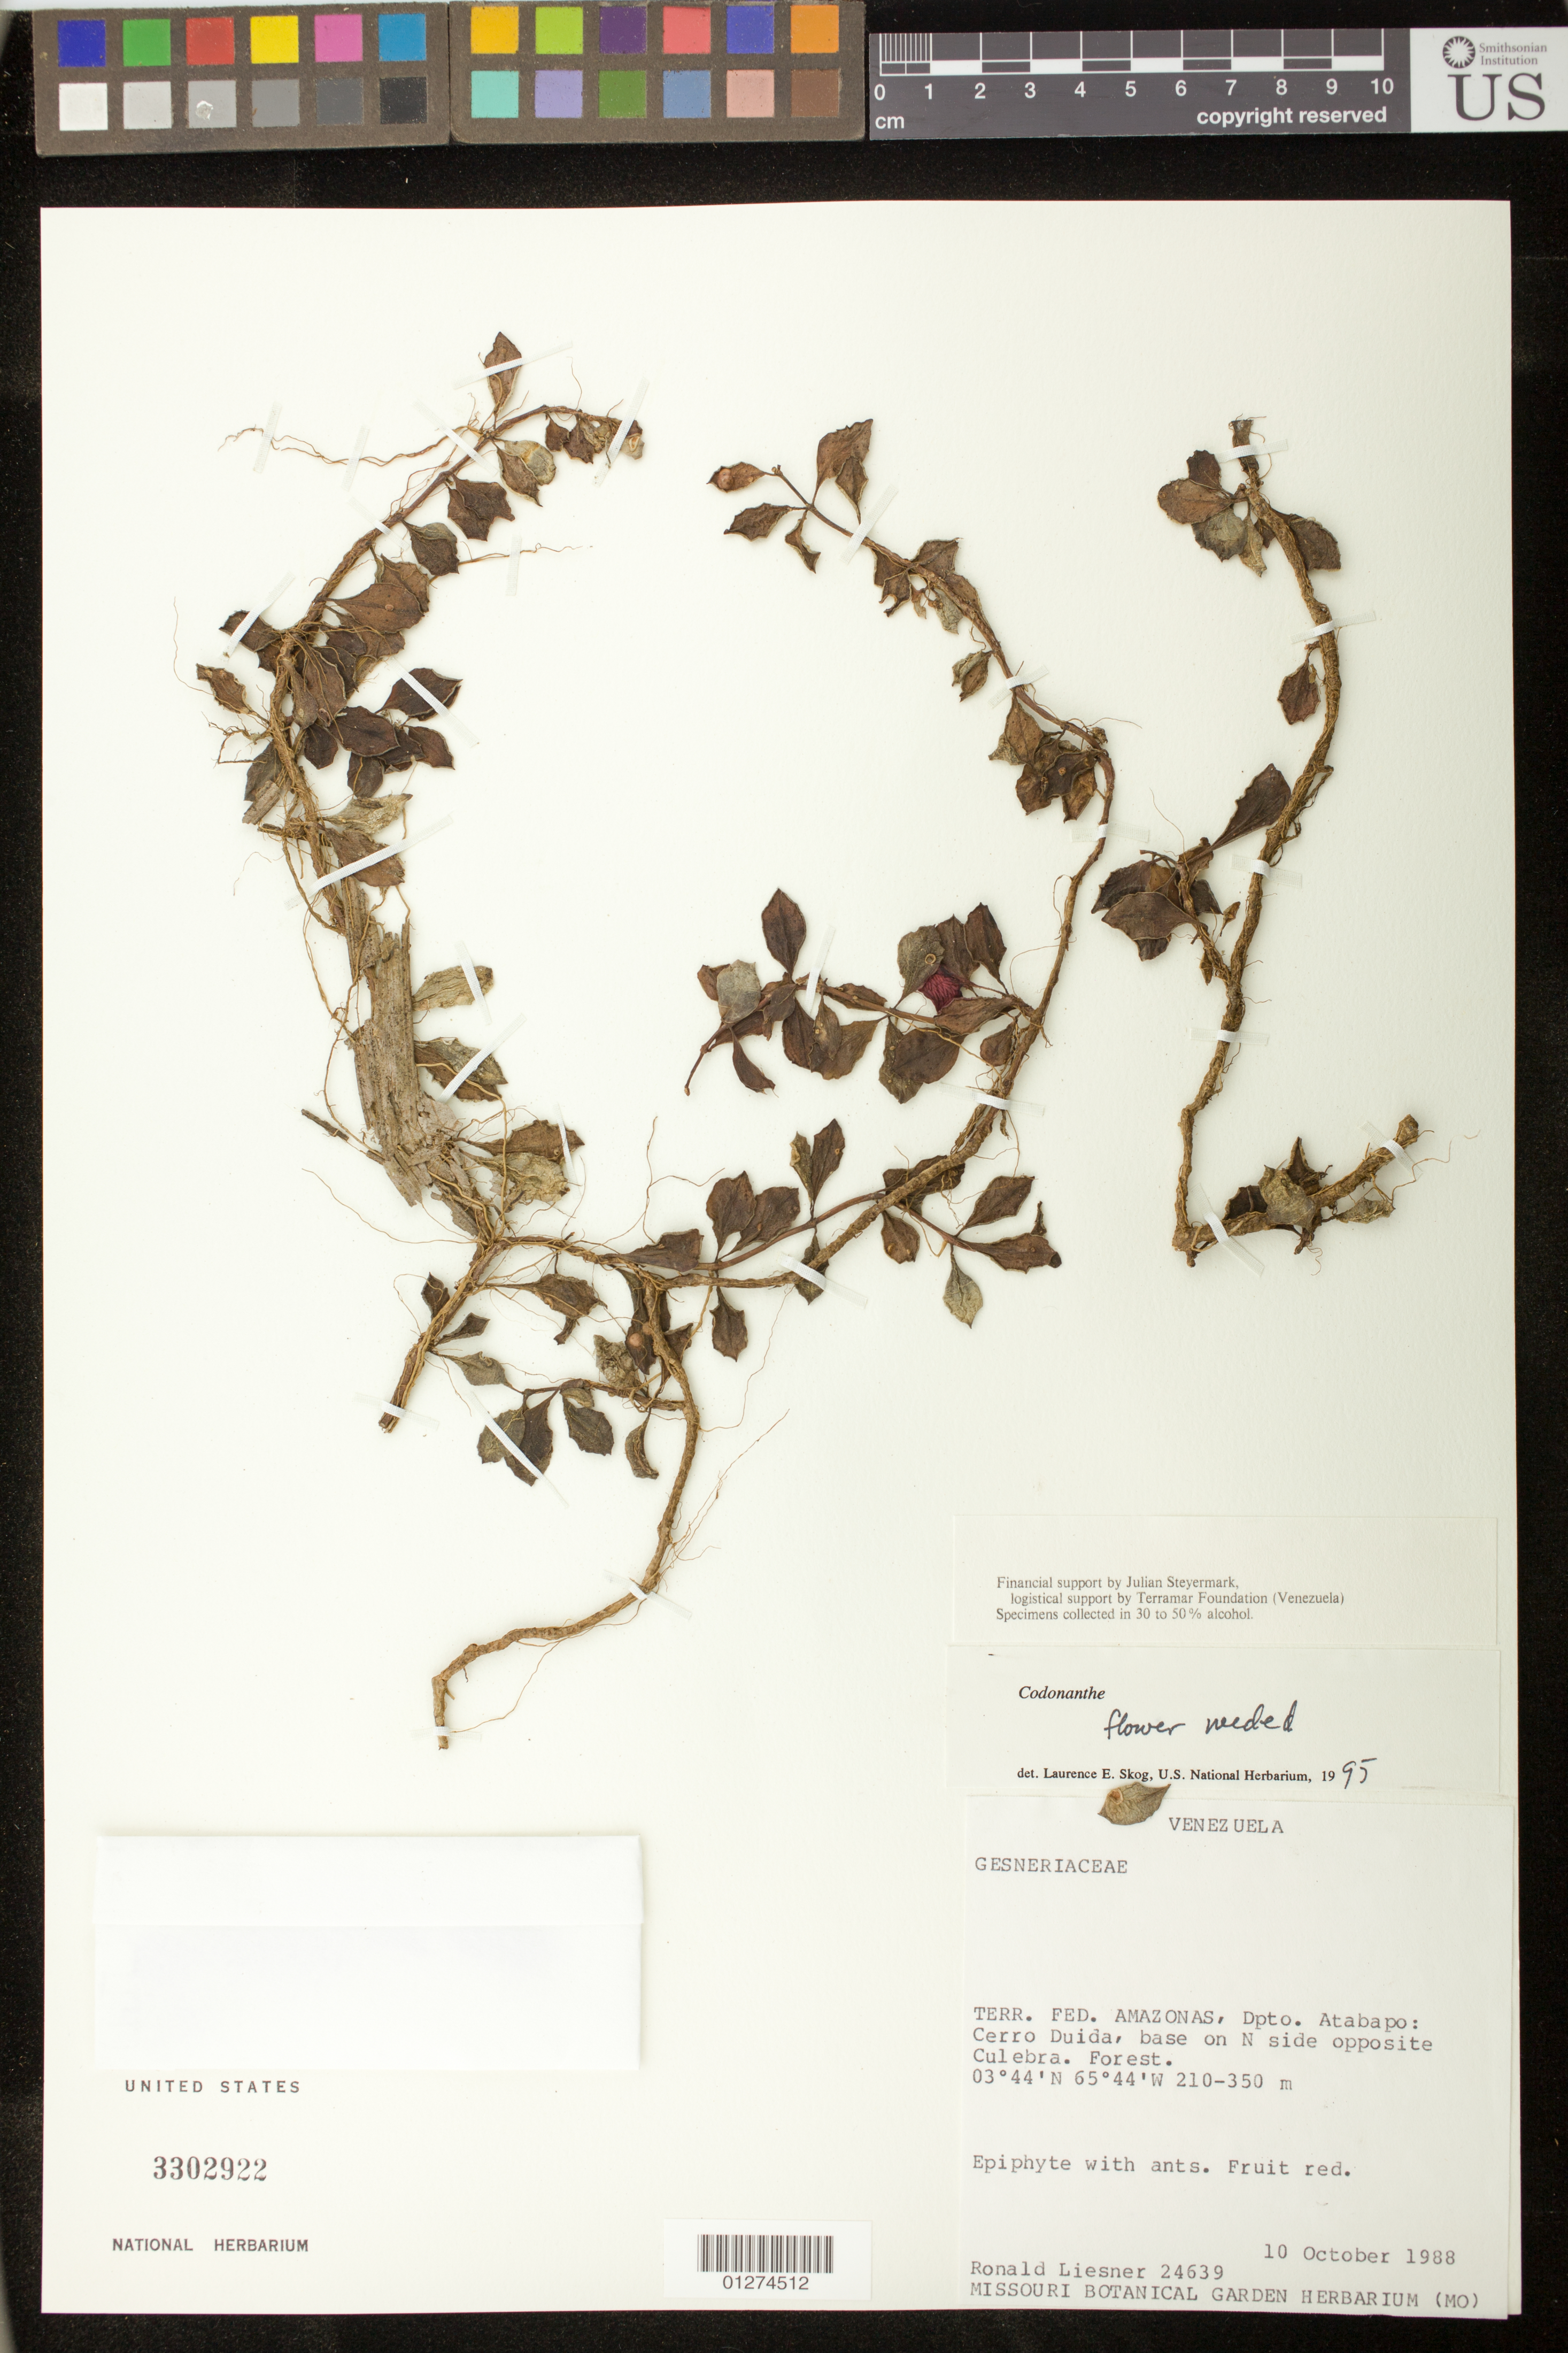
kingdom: Plantae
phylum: Tracheophyta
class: Magnoliopsida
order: Lamiales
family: Gesneriaceae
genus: Codonanthe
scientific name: Codonanthe sp.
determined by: Skog, Laurence E.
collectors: R. L. Liesner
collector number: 24639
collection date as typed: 10-Oct-88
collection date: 1988-10-10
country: Venezuela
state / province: Amazonas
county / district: Atabapo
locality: Cerro Duida, base on N side opposite Culebra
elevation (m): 210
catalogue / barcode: US 3302922